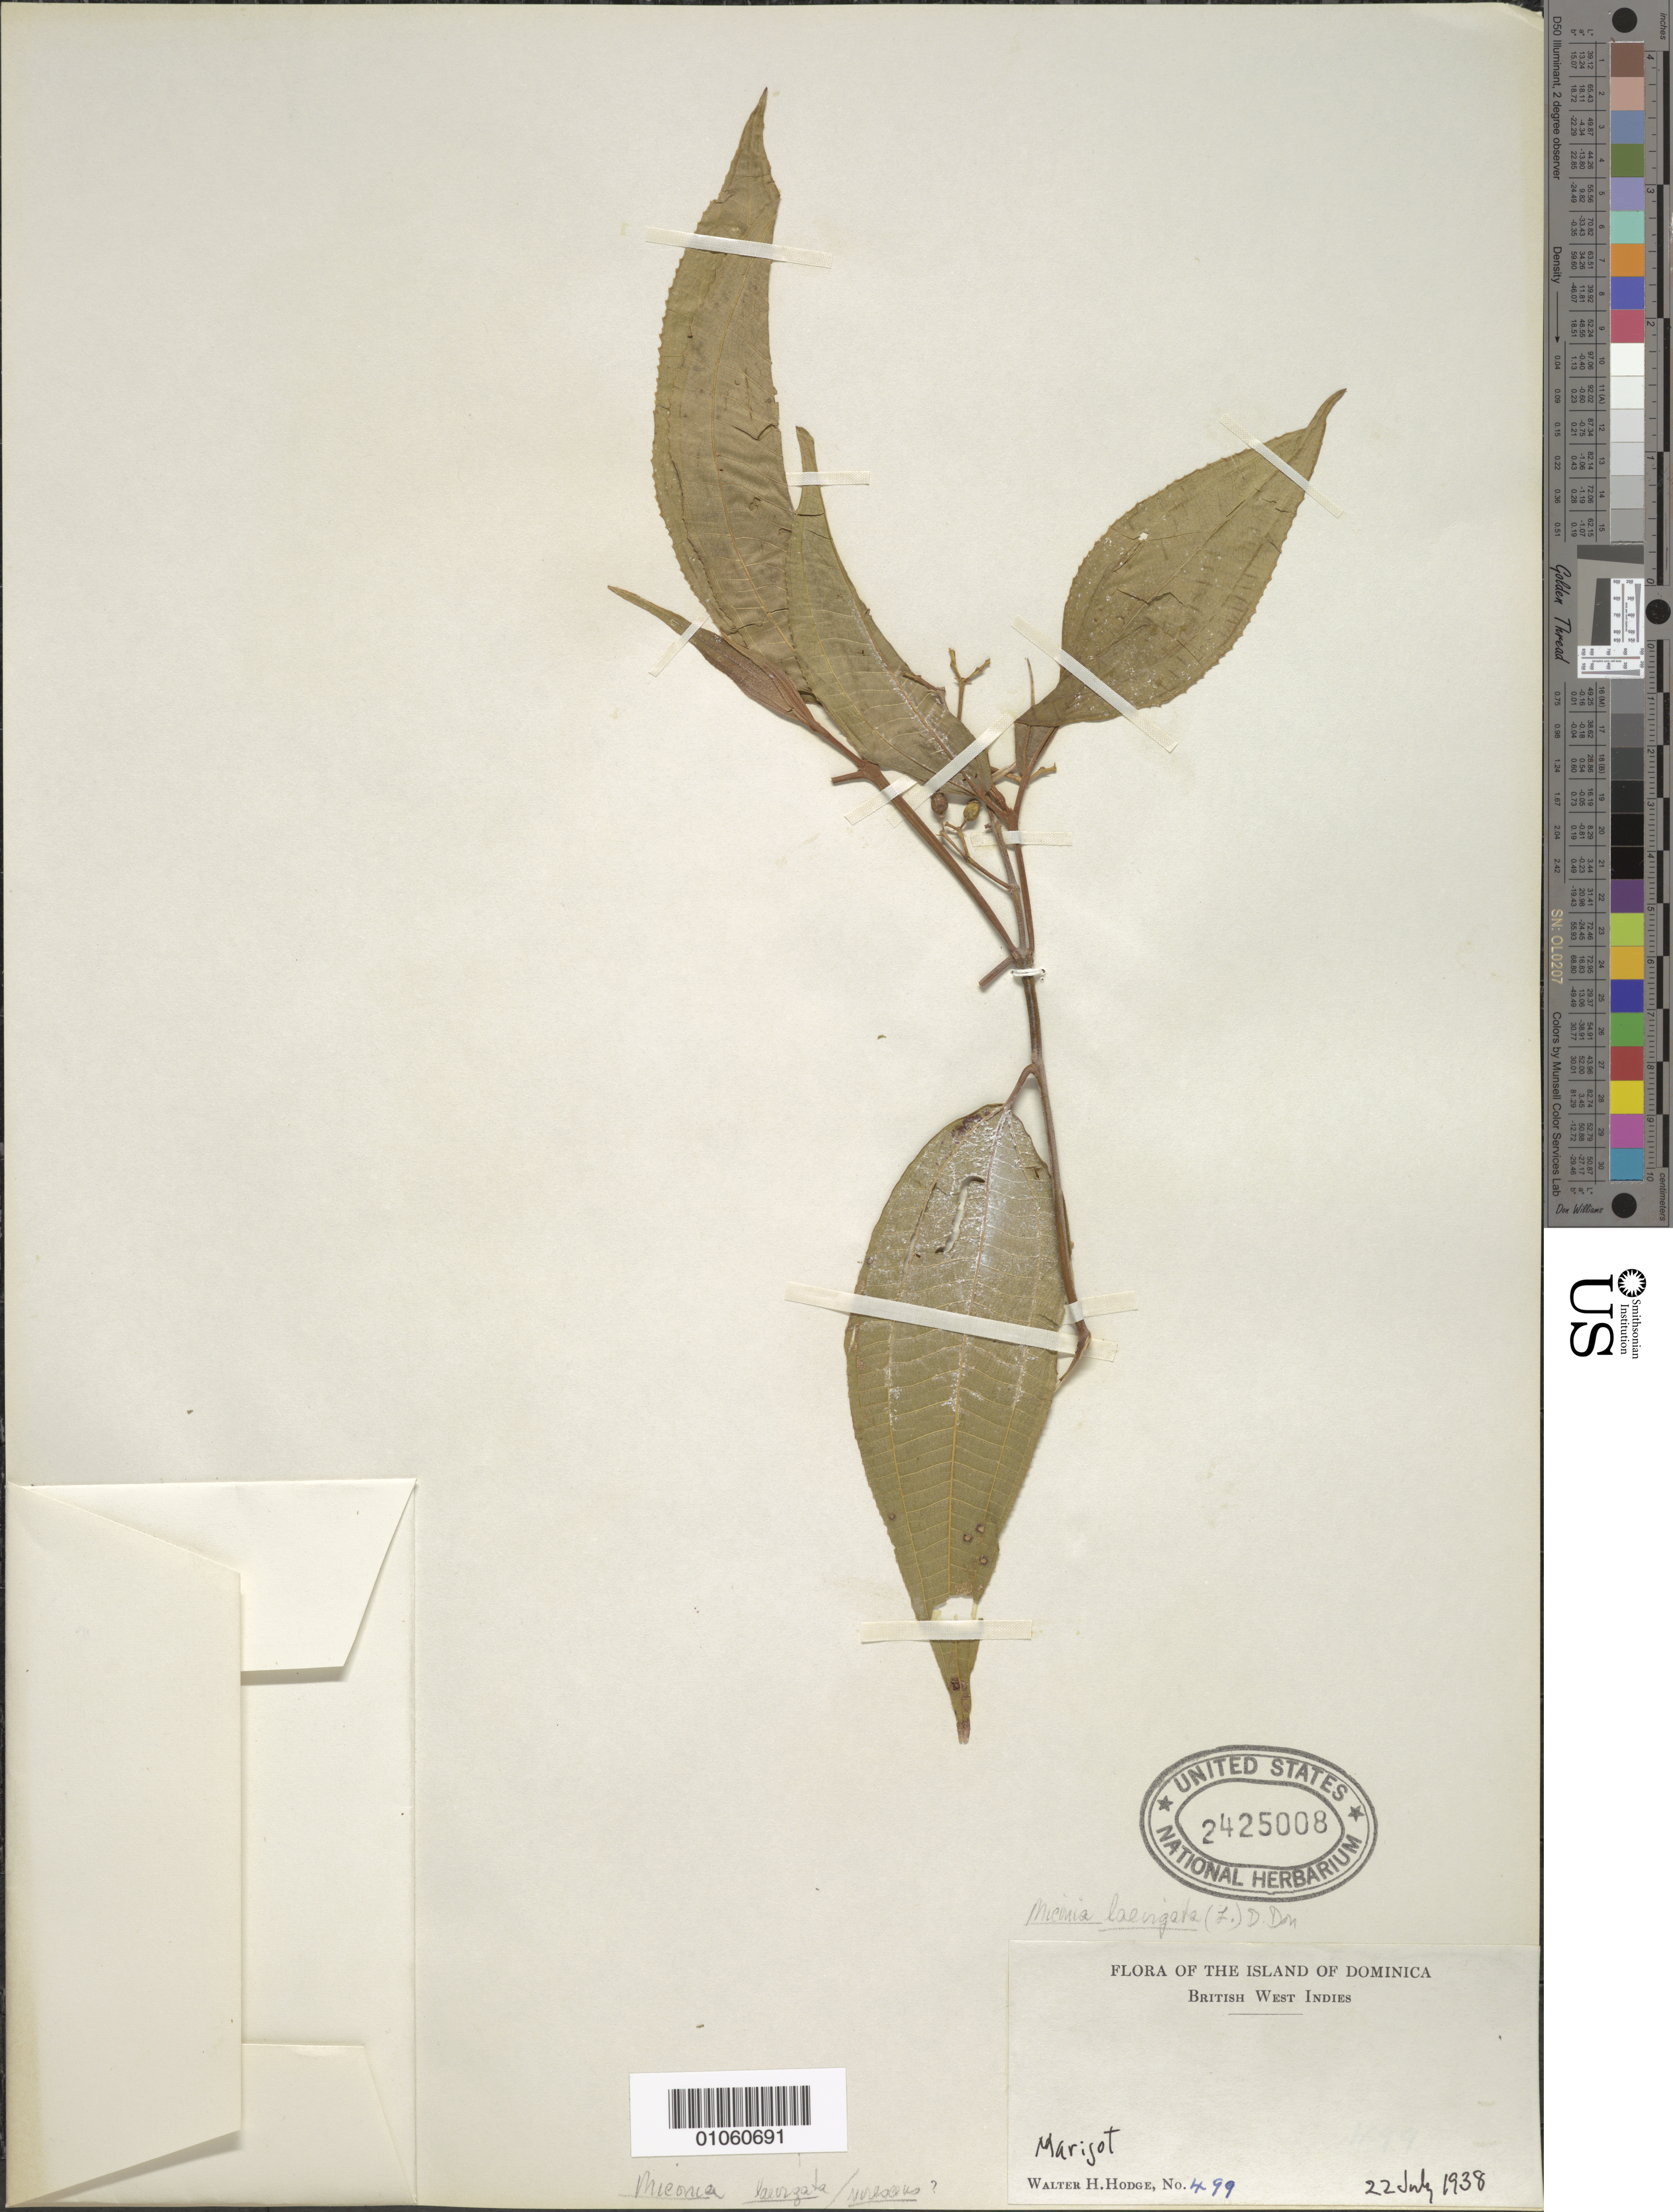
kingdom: Plantae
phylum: Tracheophyta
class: Magnoliopsida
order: Myrtales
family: Melastomataceae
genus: Miconia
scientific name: Miconia laevigata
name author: (L.) D. Don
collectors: W. Hodge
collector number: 499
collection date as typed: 22 Jul 1938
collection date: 1938-07-22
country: Dominica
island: Dominica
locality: Marigot, near the Mantipo river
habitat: Open pastureland underlain with red clay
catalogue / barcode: US 2425008